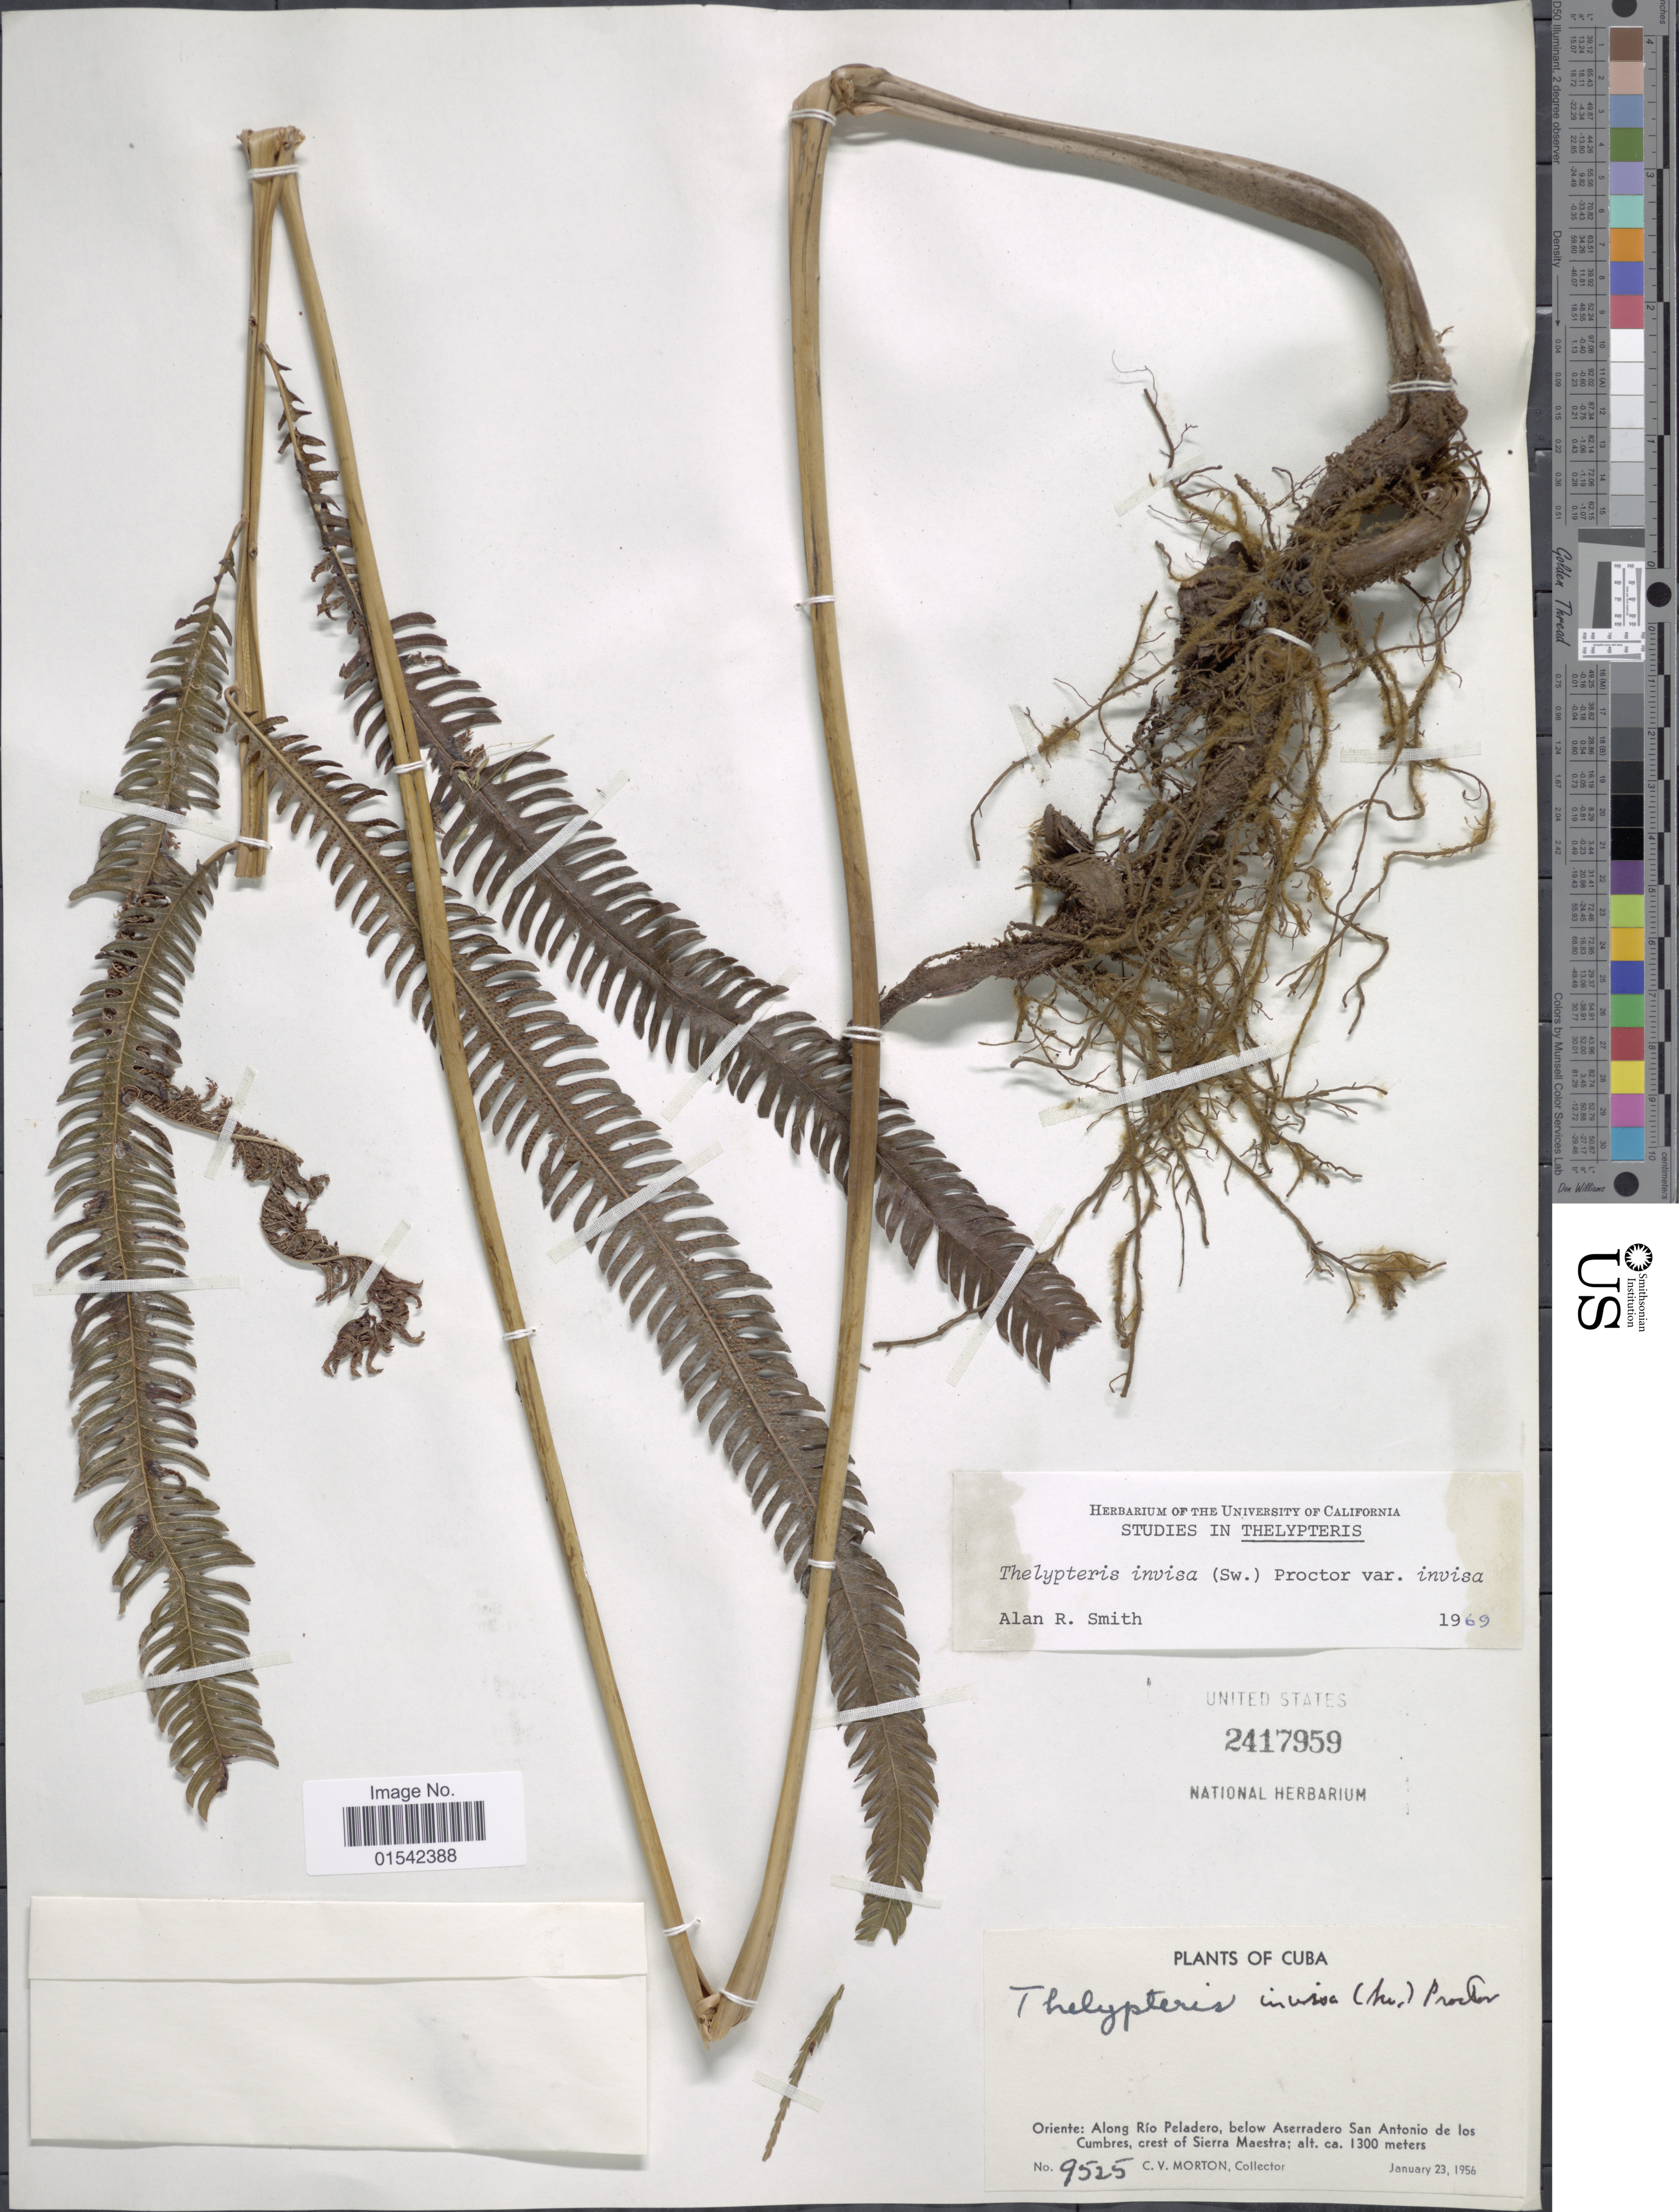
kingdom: Plantae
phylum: Tracheophyta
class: Polypodiopsida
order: Polypodiales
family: Thelypteridaceae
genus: Cyclosorus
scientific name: Cyclosorus grandis (A.R. Sm.) comb. nov., ined 2015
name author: (A.R. Sm.)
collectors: C. V. Morton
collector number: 9525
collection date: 1956-01-23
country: Cuba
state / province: Oriente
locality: Along Río Peladero, below Aserradero San Antonio de los Cumbres, crest of Sierra Maestra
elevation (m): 1300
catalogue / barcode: US 2417959